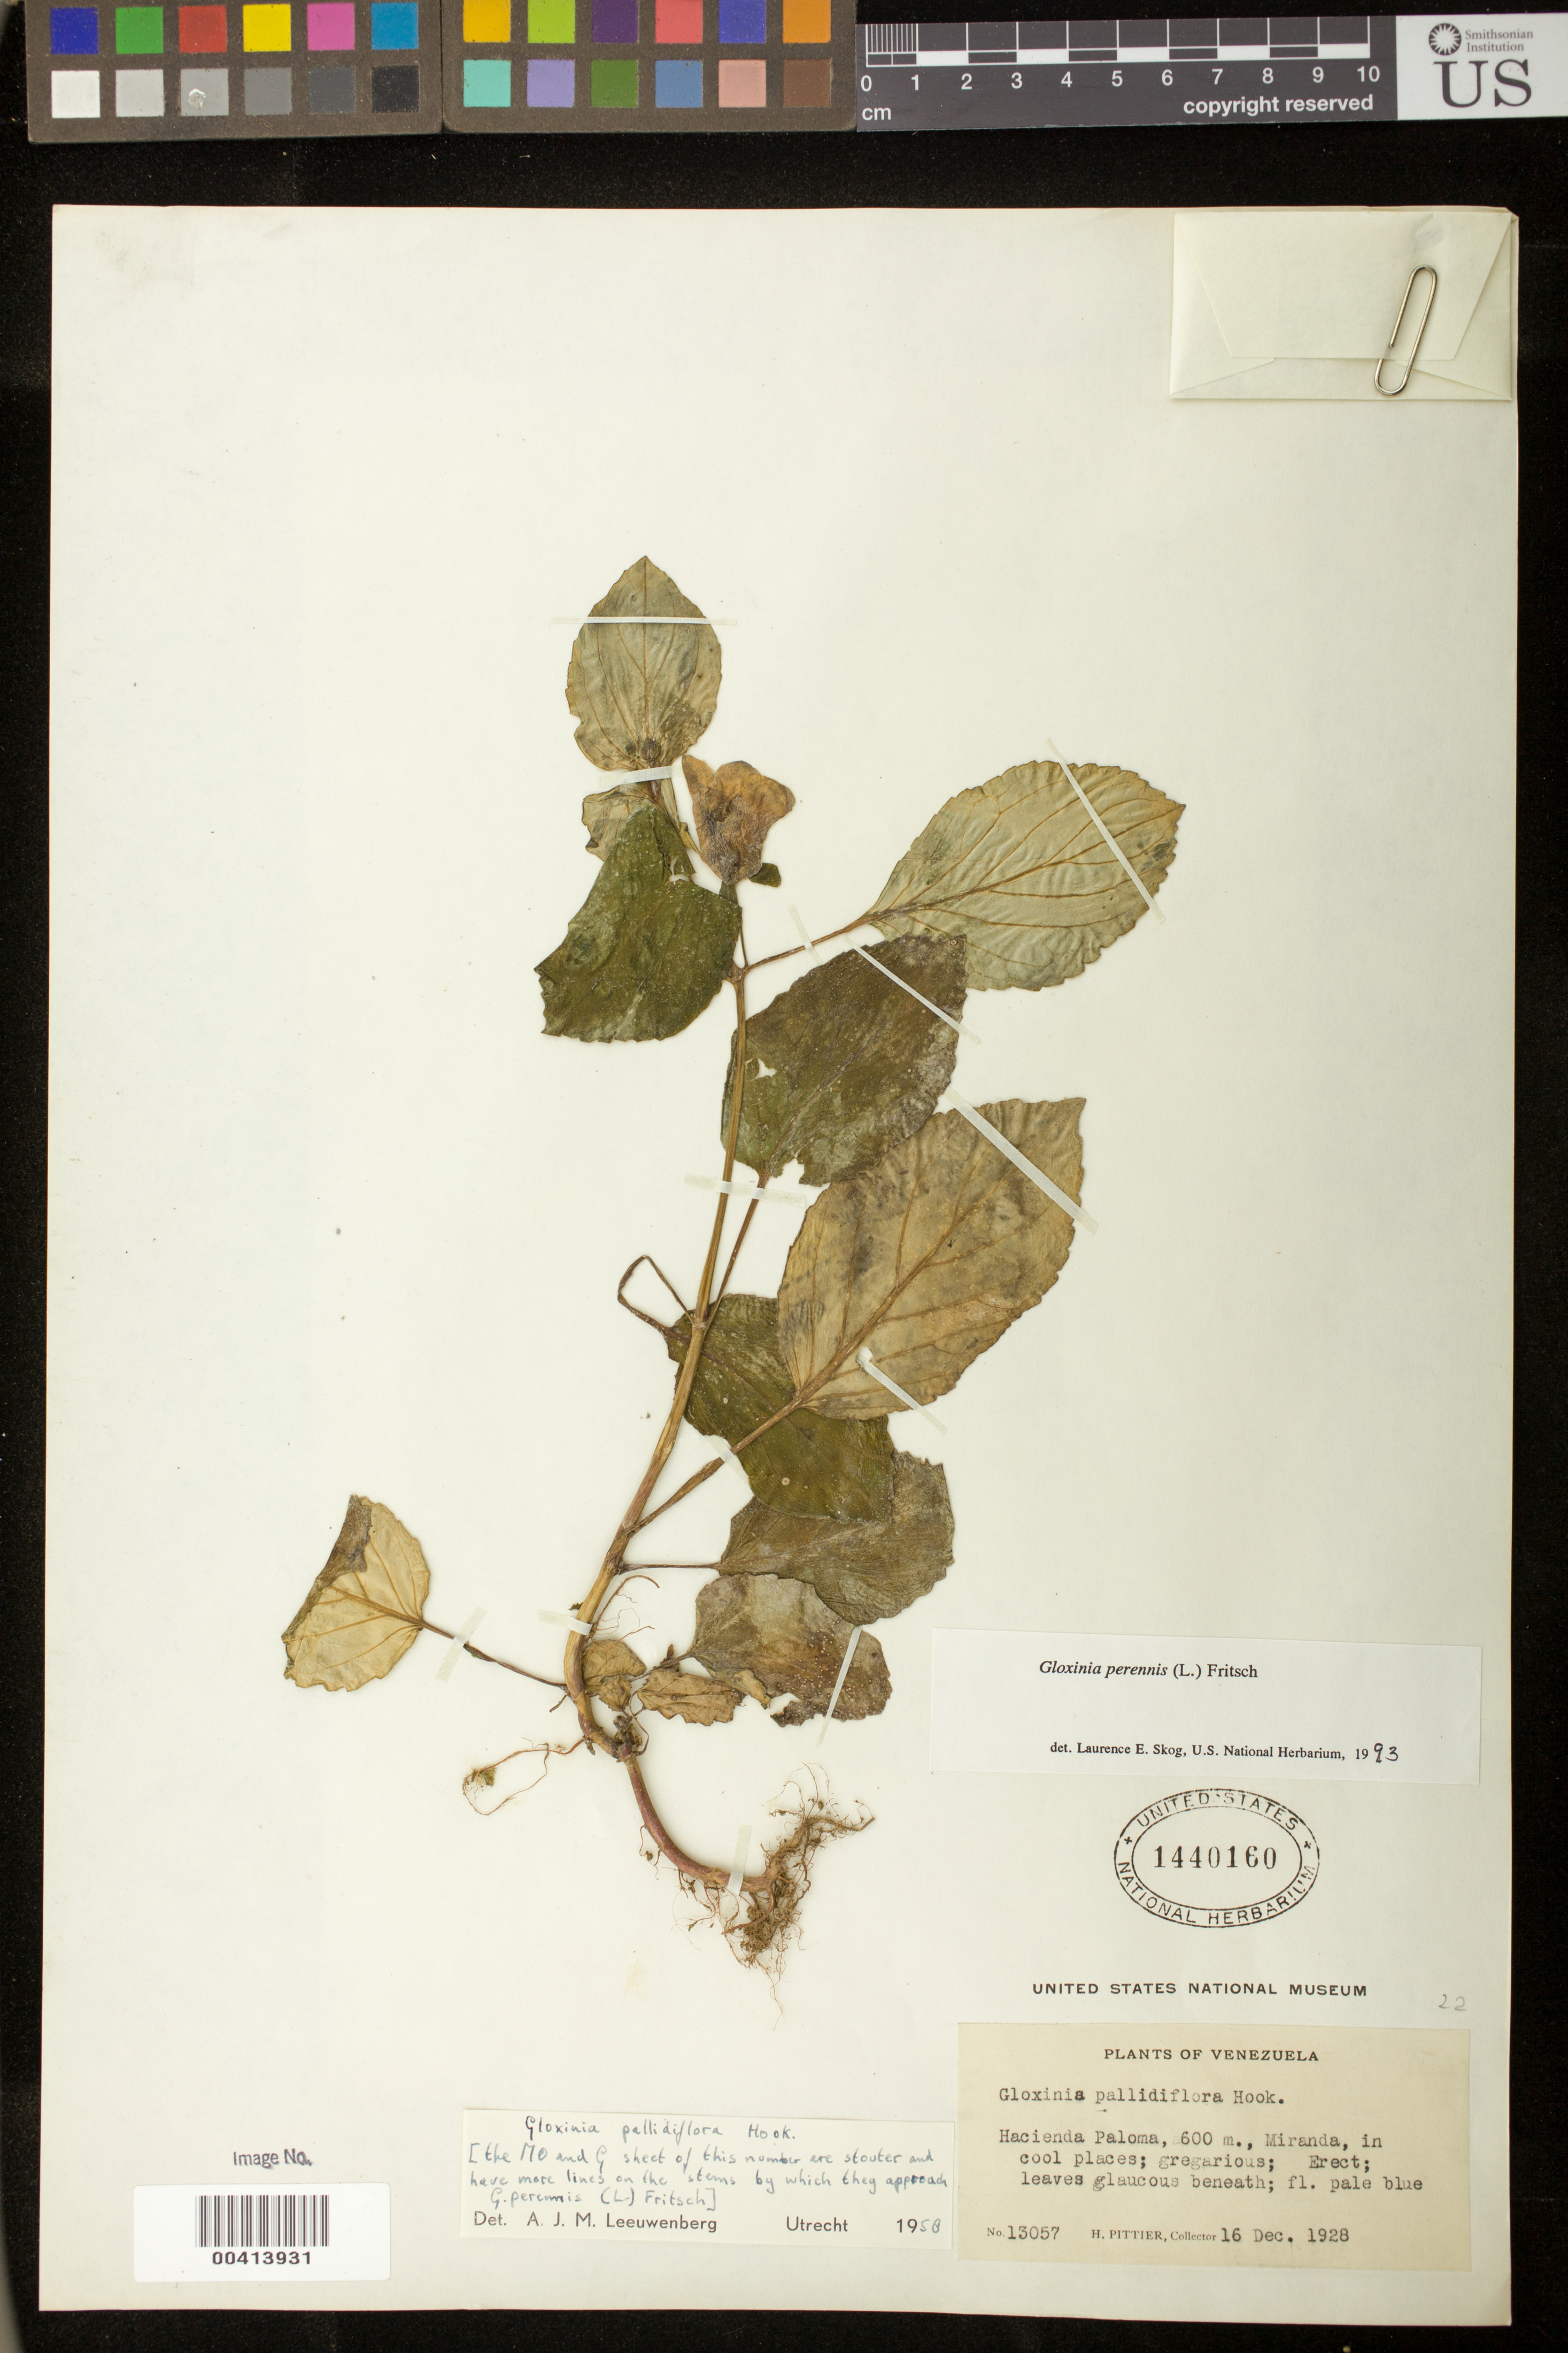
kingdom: Plantae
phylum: Tracheophyta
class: Magnoliopsida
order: Lamiales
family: Gesneriaceae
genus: Gloxinia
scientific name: Gloxinia perennis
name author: (L.) Fritsch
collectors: H. F. Pittier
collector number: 13057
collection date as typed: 16 Dec 1928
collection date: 1928-12-16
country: Venezuela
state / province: Miranda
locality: Hacienda Paloma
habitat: in cool places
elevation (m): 600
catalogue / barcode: US 1440160